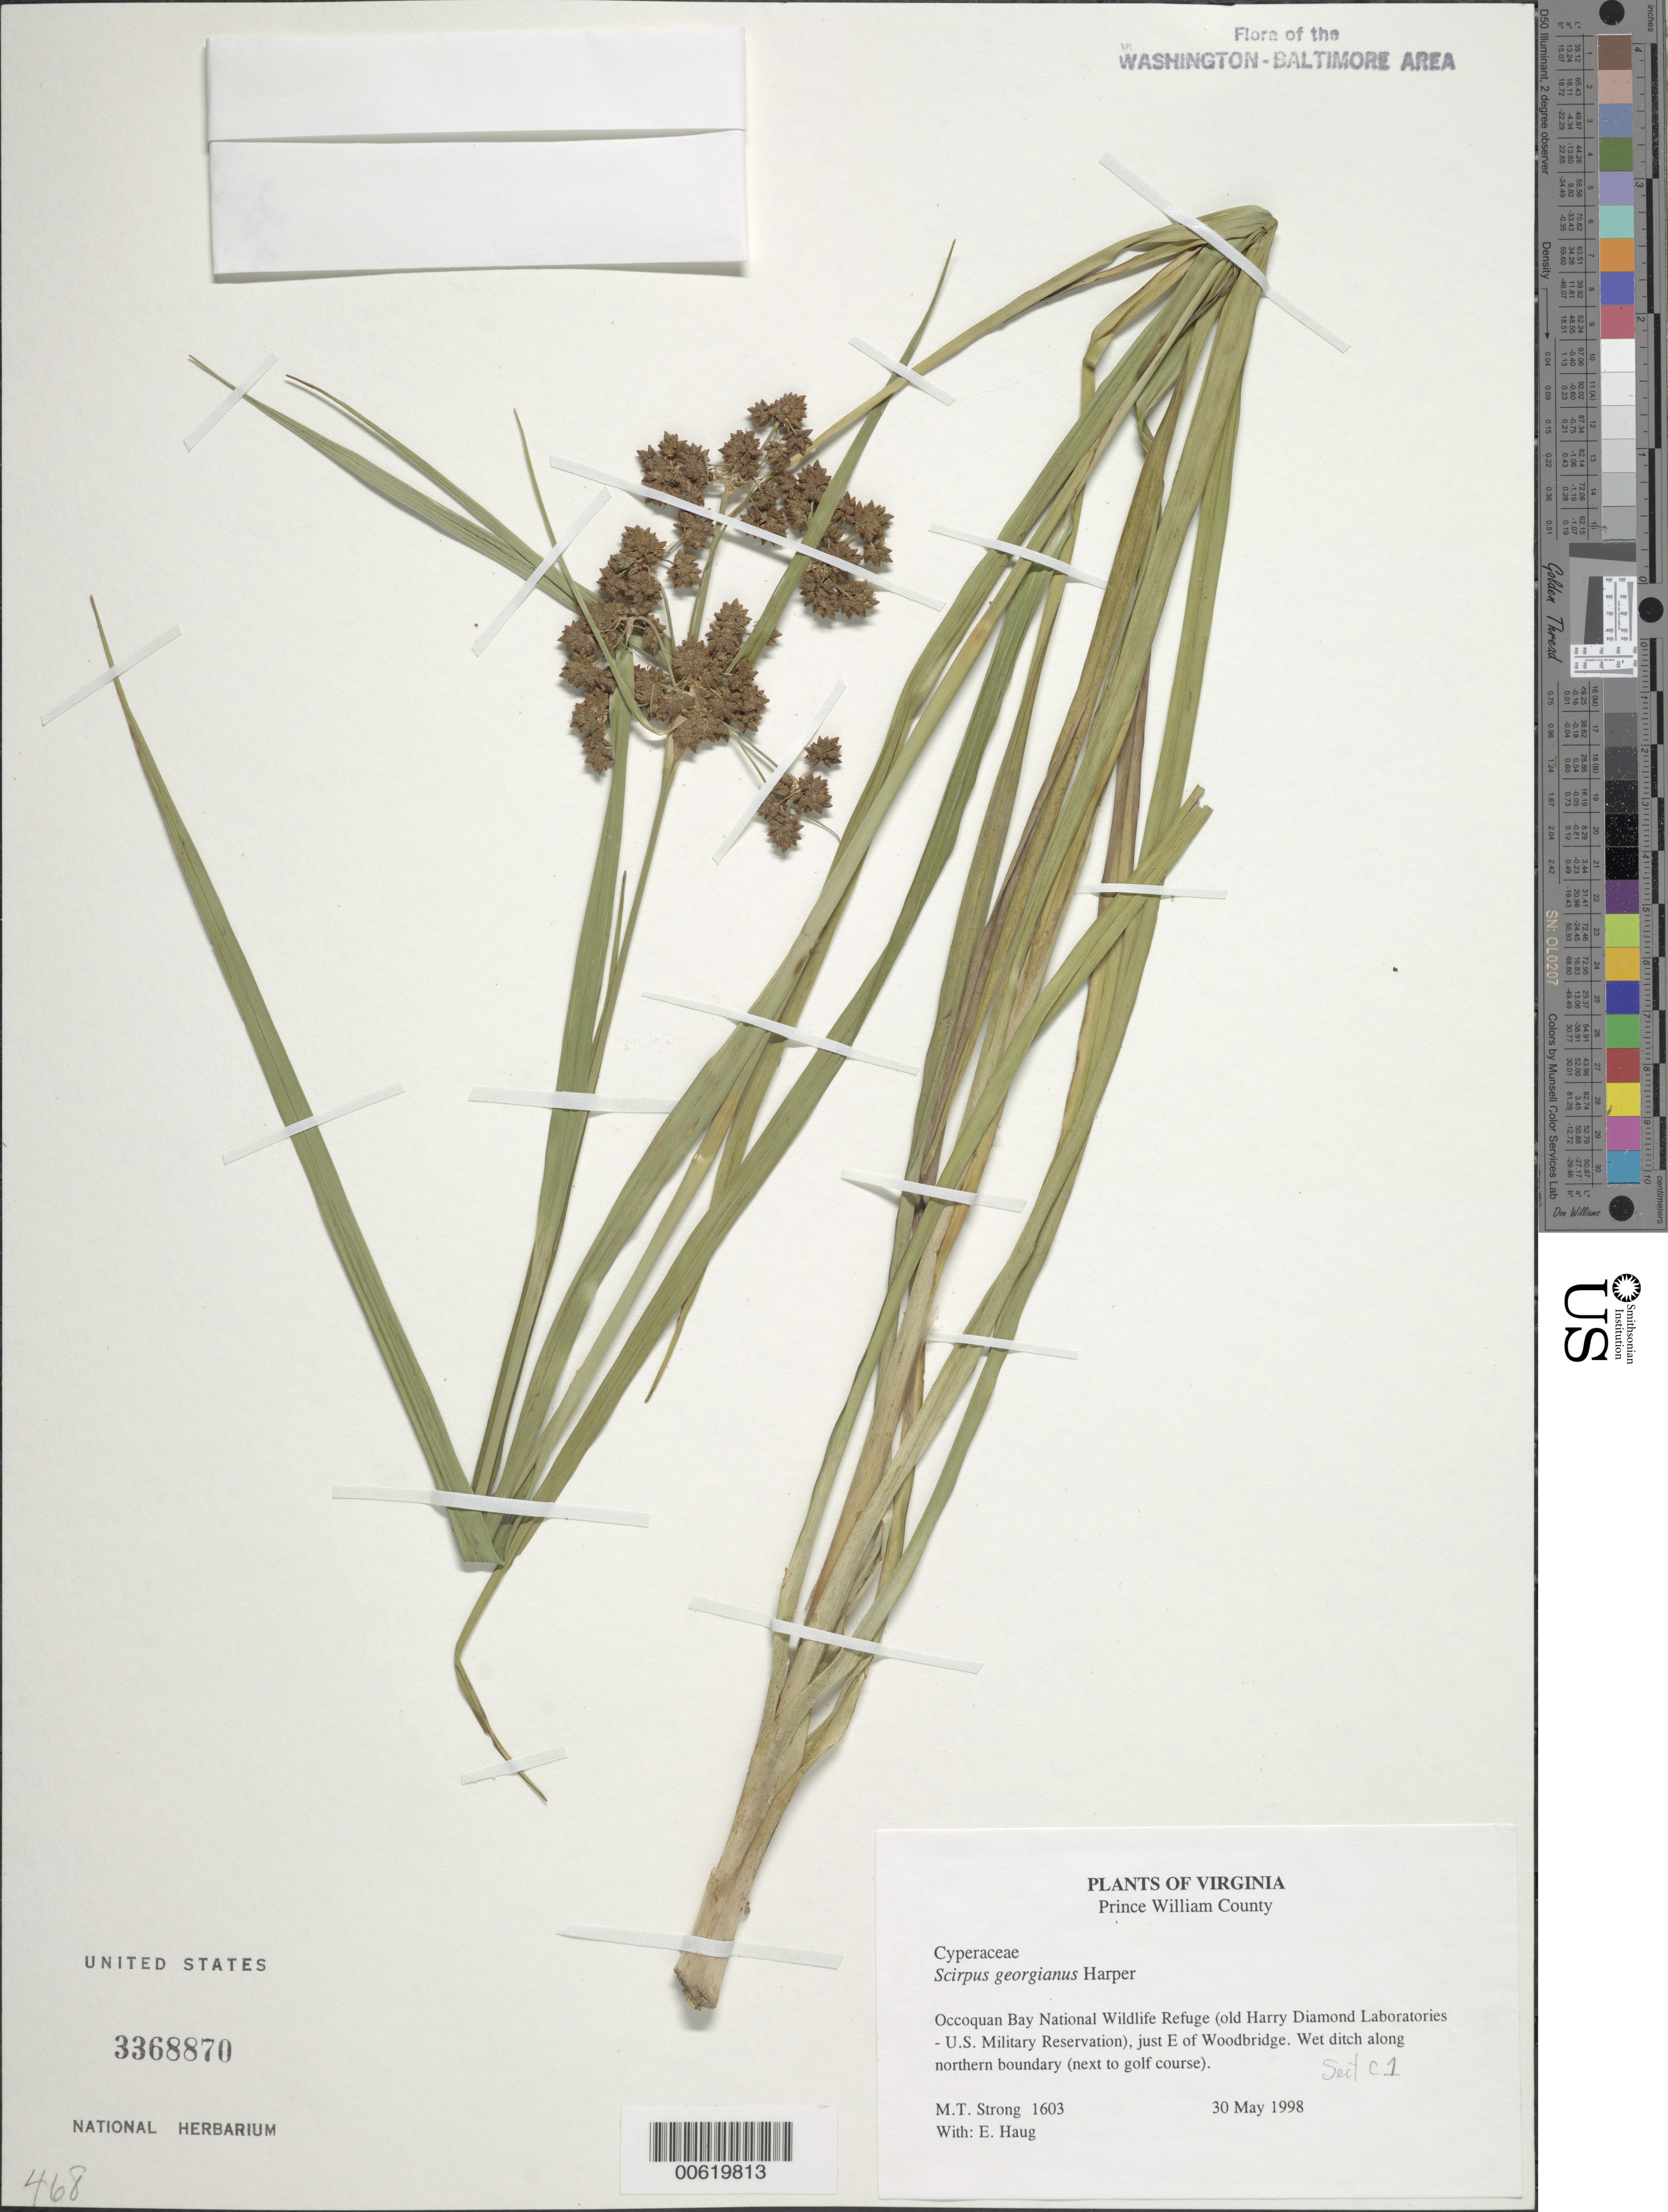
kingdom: Plantae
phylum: Tracheophyta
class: Liliopsida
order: Poales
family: Cyperaceae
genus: Scirpus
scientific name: Scirpus georgianus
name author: R.M. Harper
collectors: M. T. Strong & E. Haug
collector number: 1603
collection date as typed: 30 May 1998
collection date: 1998-05-30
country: United States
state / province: Virginia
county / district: Prince William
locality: Occoquan Bay National Wildlife Refuge (old Harry Diamond Laboratories - U.S. Military Reservation), just E of Woodbridge.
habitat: Wet ditch along northern boundary (next to golf course).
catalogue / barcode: US 3368870